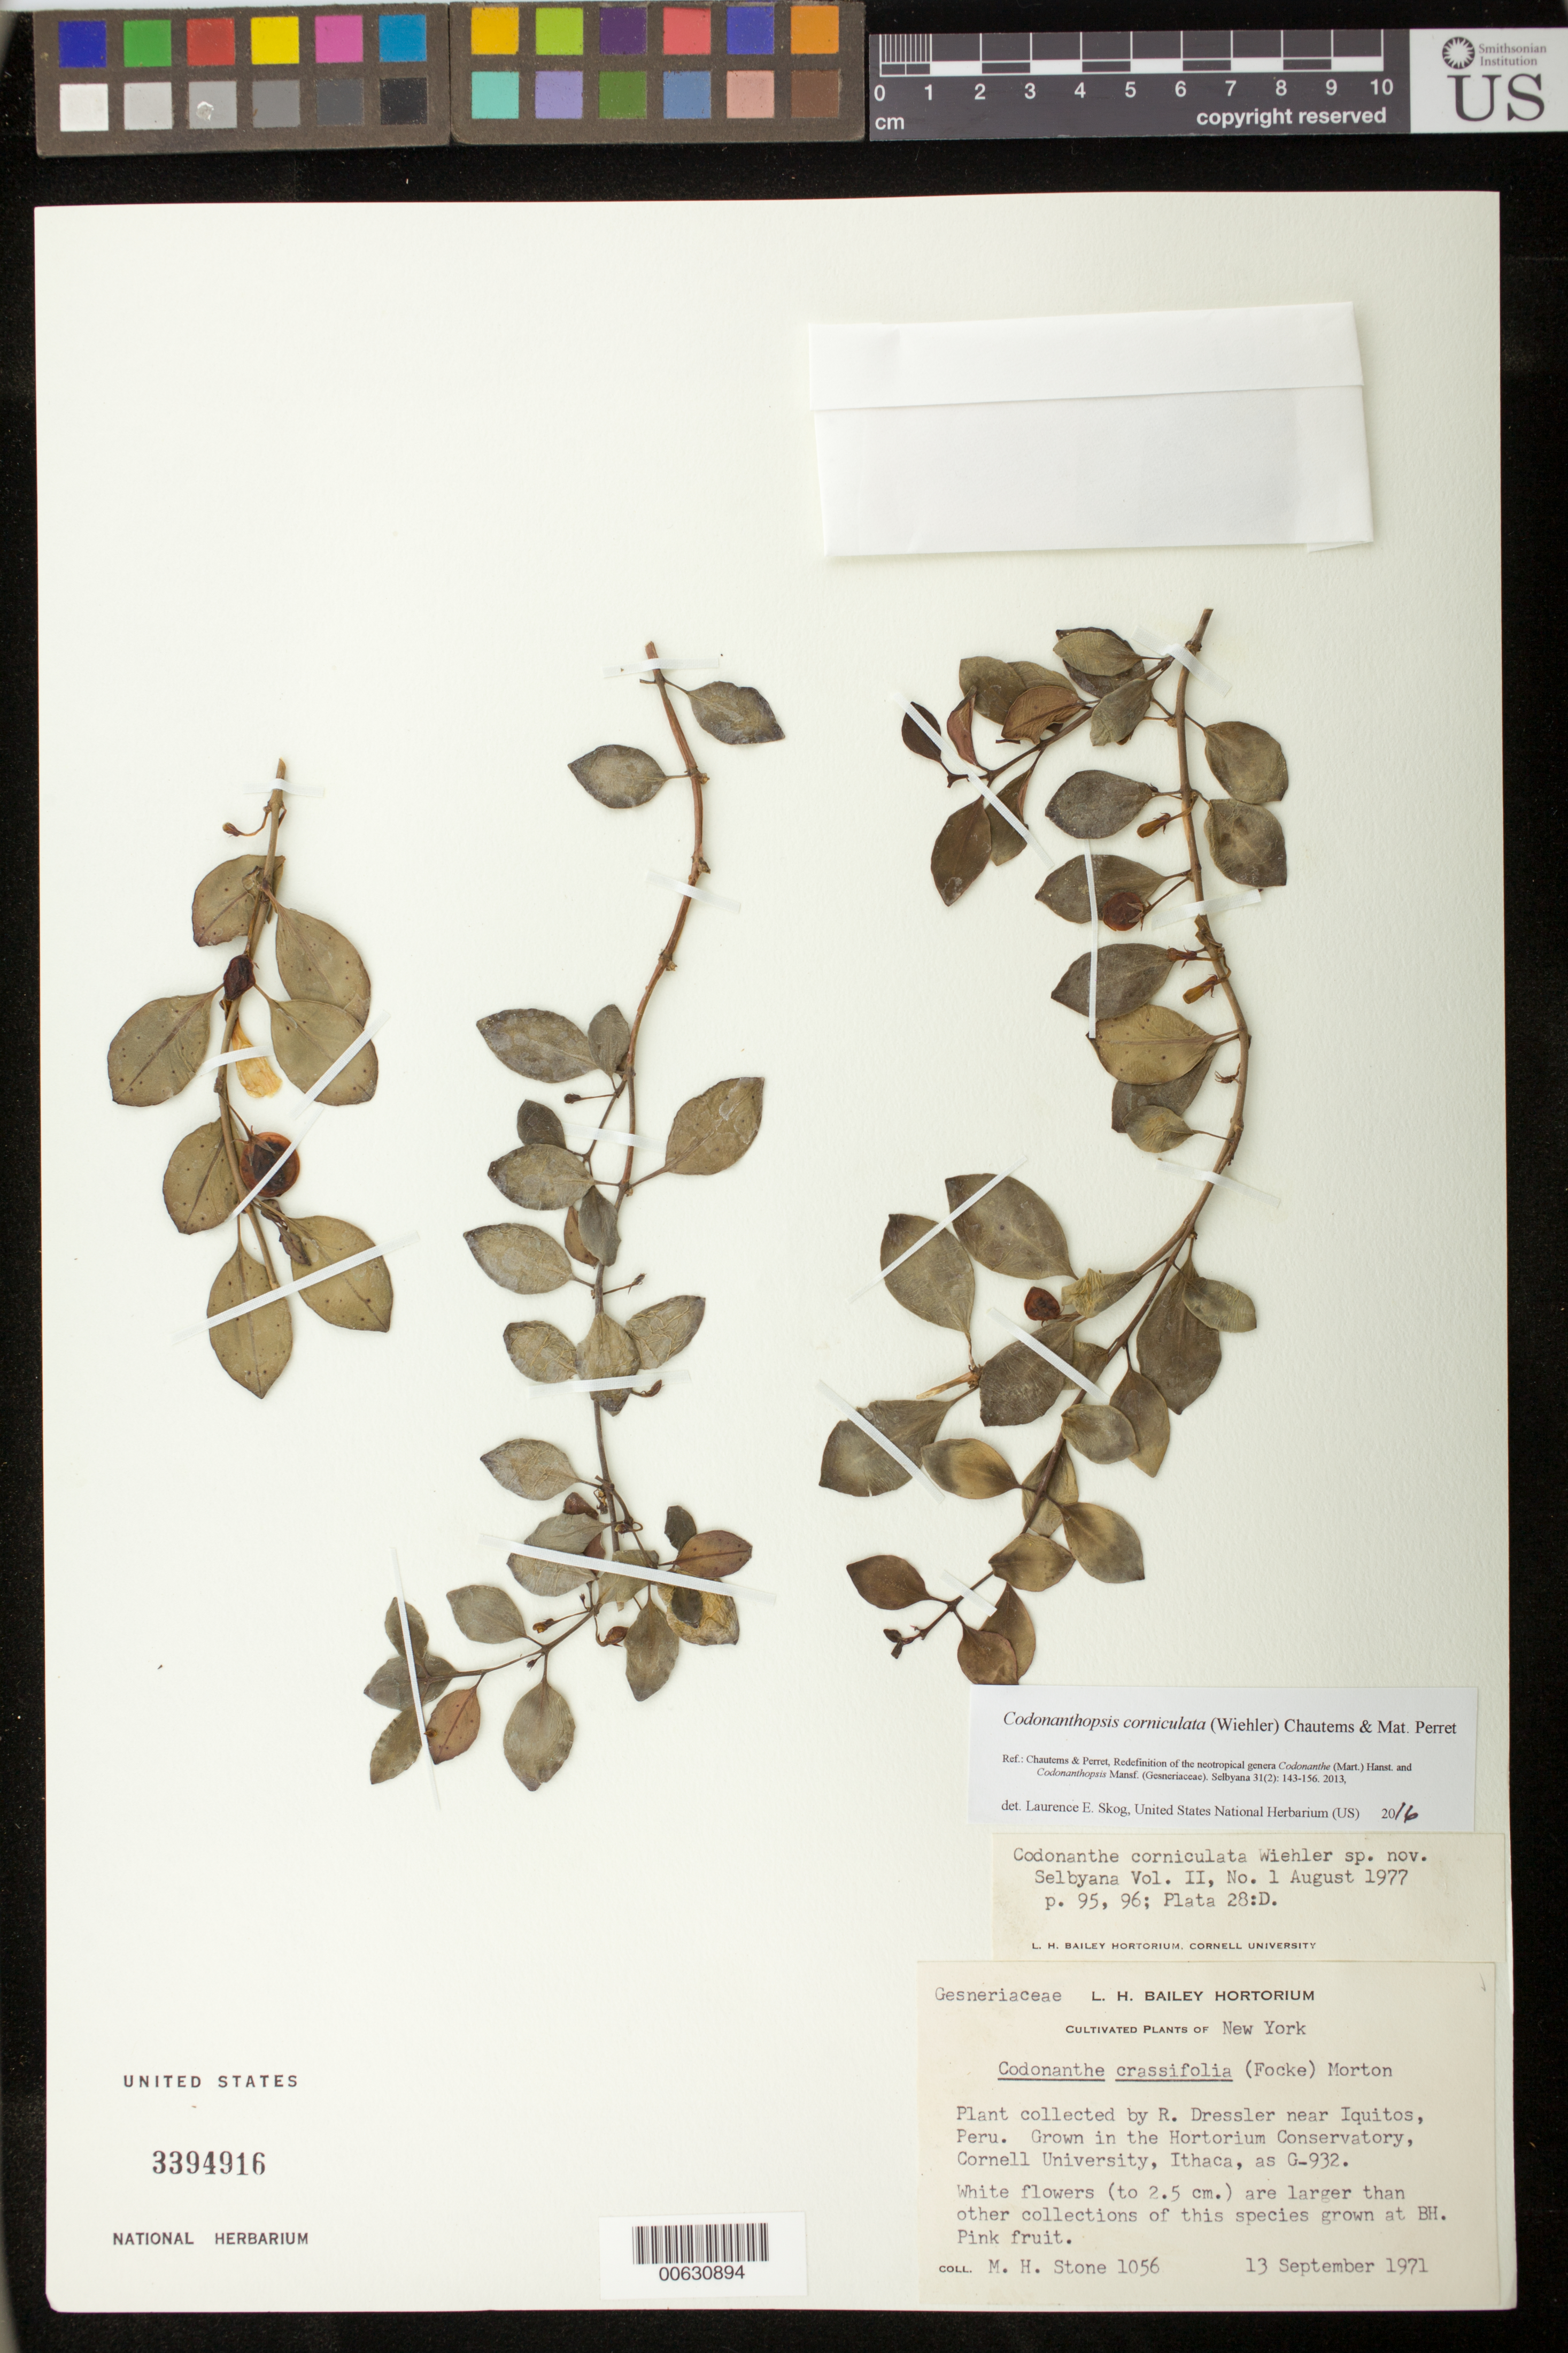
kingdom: Plantae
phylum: Tracheophyta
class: Magnoliopsida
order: Lamiales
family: Gesneriaceae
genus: Codonanthopsis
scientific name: Codonanthopsis corniculata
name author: (Wiehler) Chautems & Mat.Perret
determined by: Skog, Laurence E.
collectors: M. Stone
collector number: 1056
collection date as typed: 13 Sep 1971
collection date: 1971-09-13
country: Peru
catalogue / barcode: US 3394916